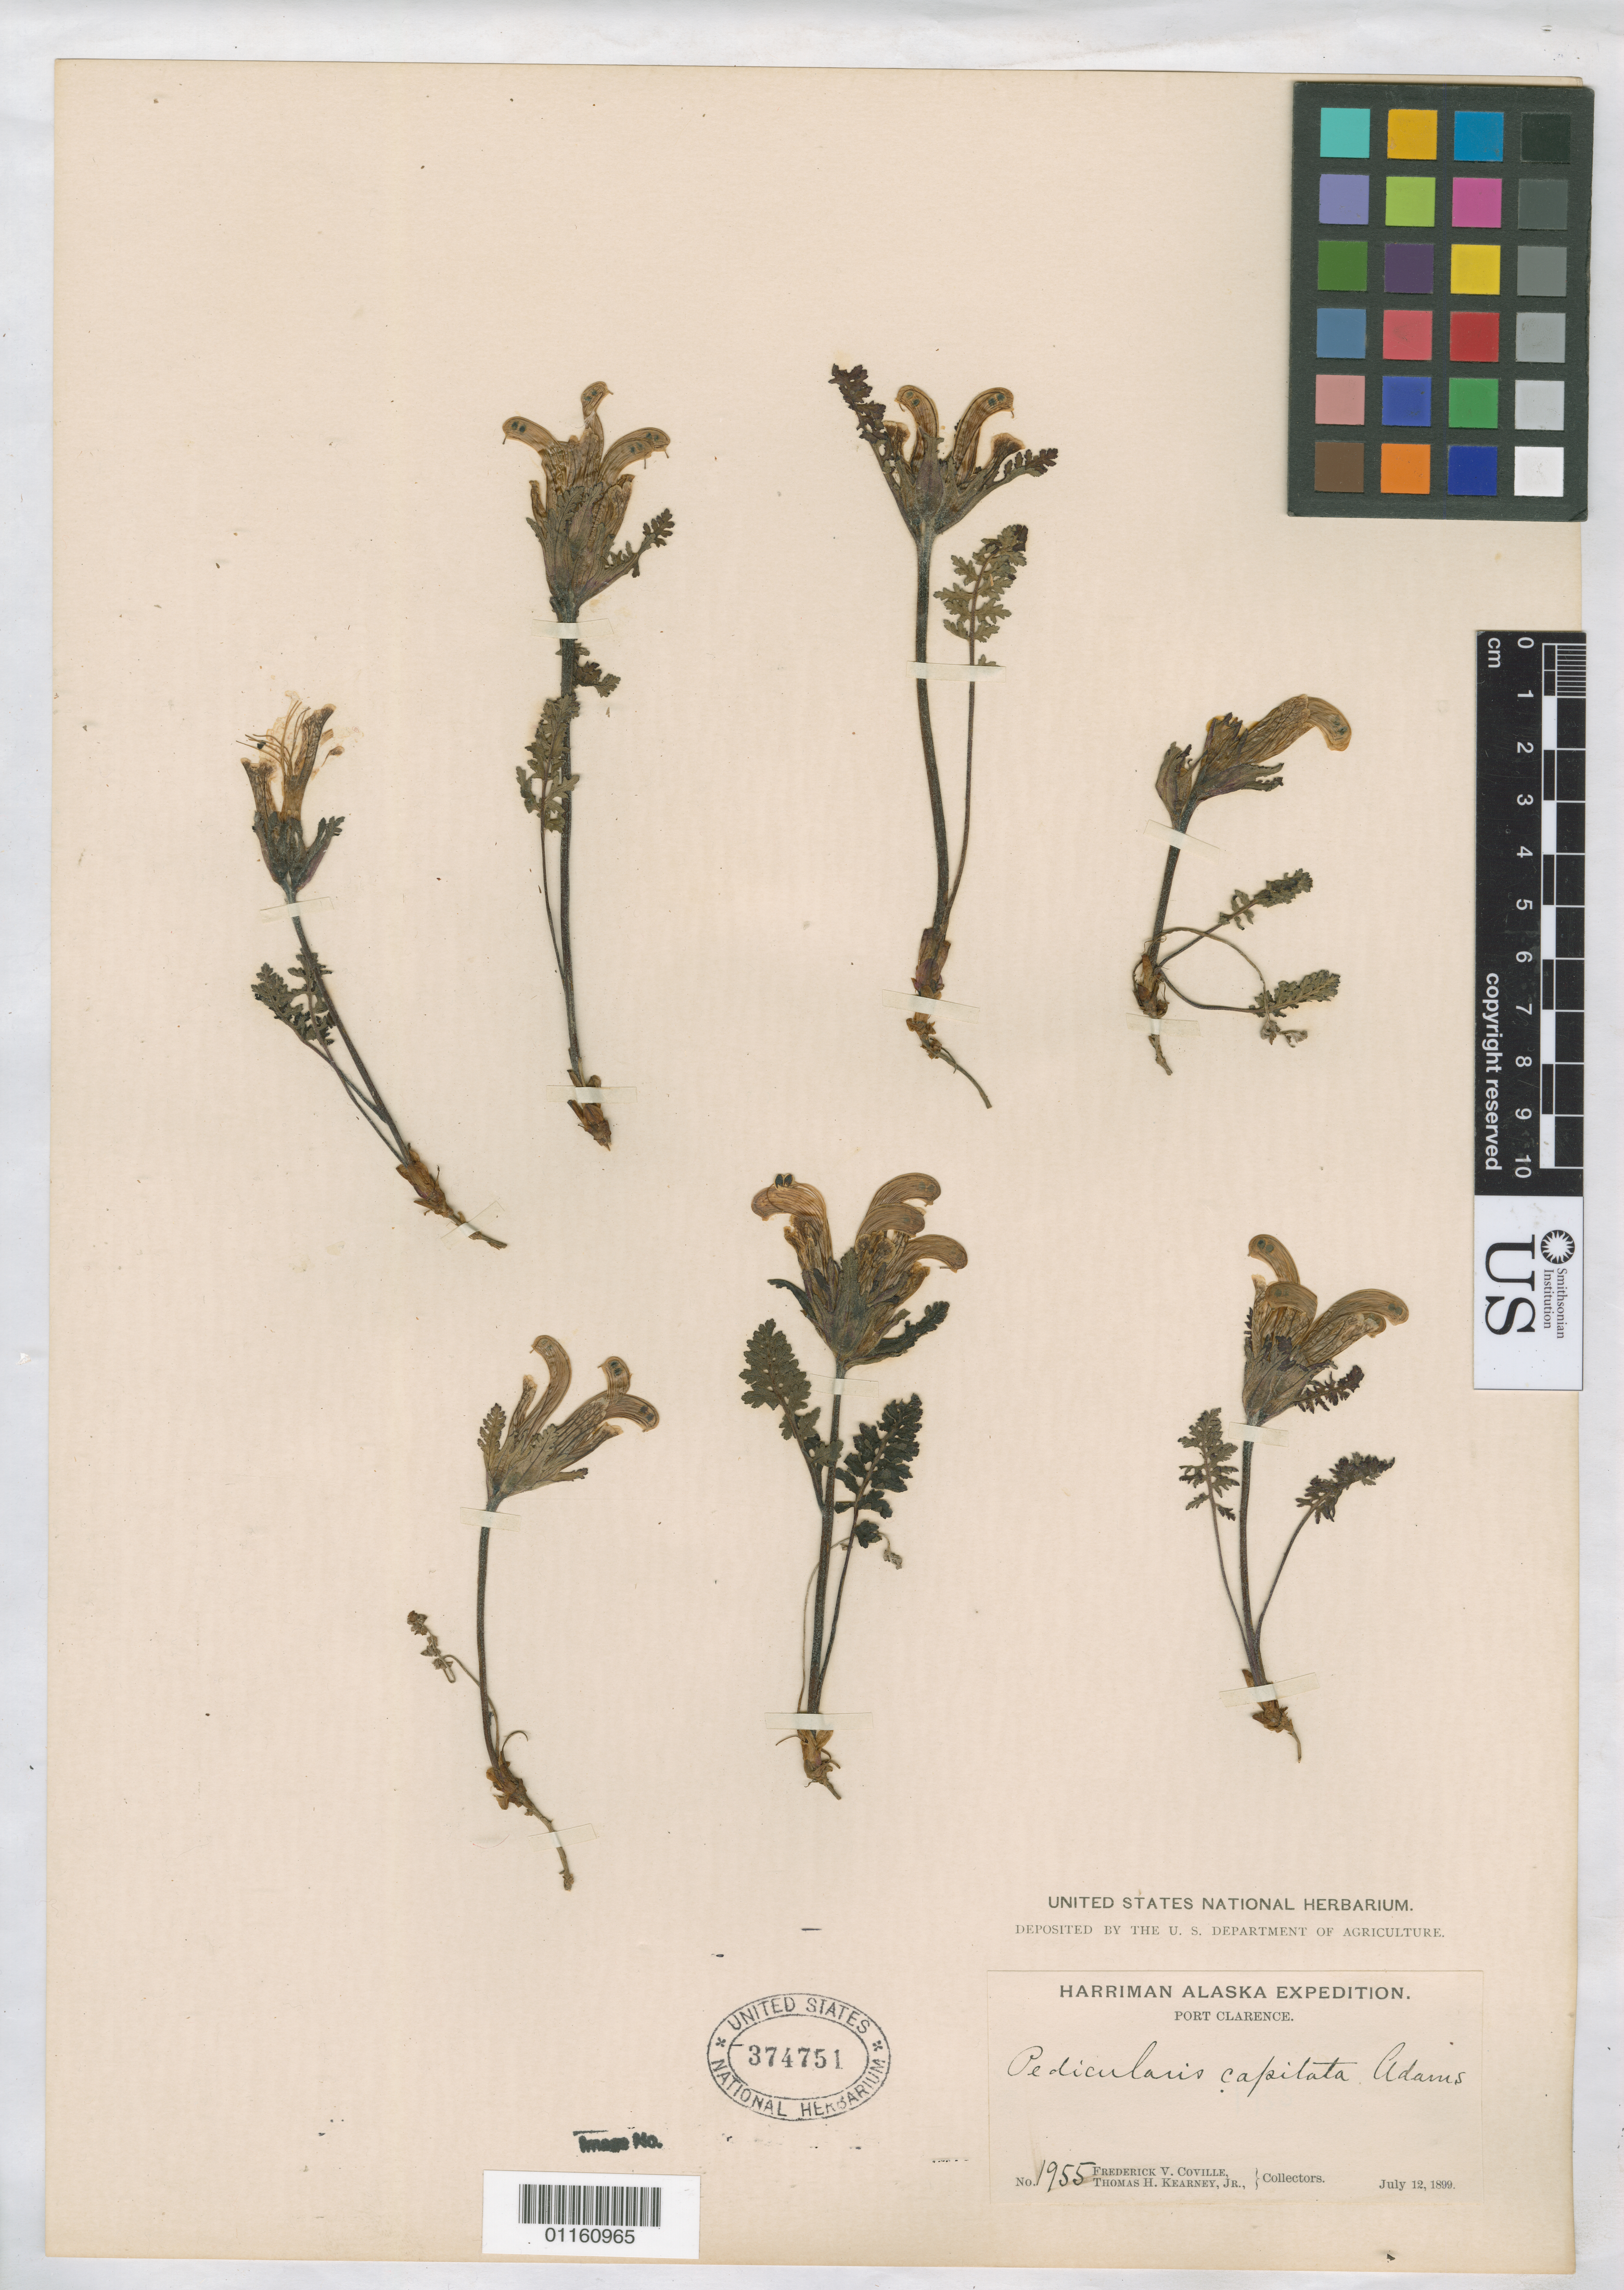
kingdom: Plantae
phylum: Tracheophyta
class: Magnoliopsida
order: Lamiales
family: Orobanchaceae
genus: Pedicularis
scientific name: Pedicularis capitata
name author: Adams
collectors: F. V. Coville & T. H. Kearney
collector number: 1955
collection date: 1899-07-12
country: United States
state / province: Alaska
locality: Port Clarence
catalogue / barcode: US 374751